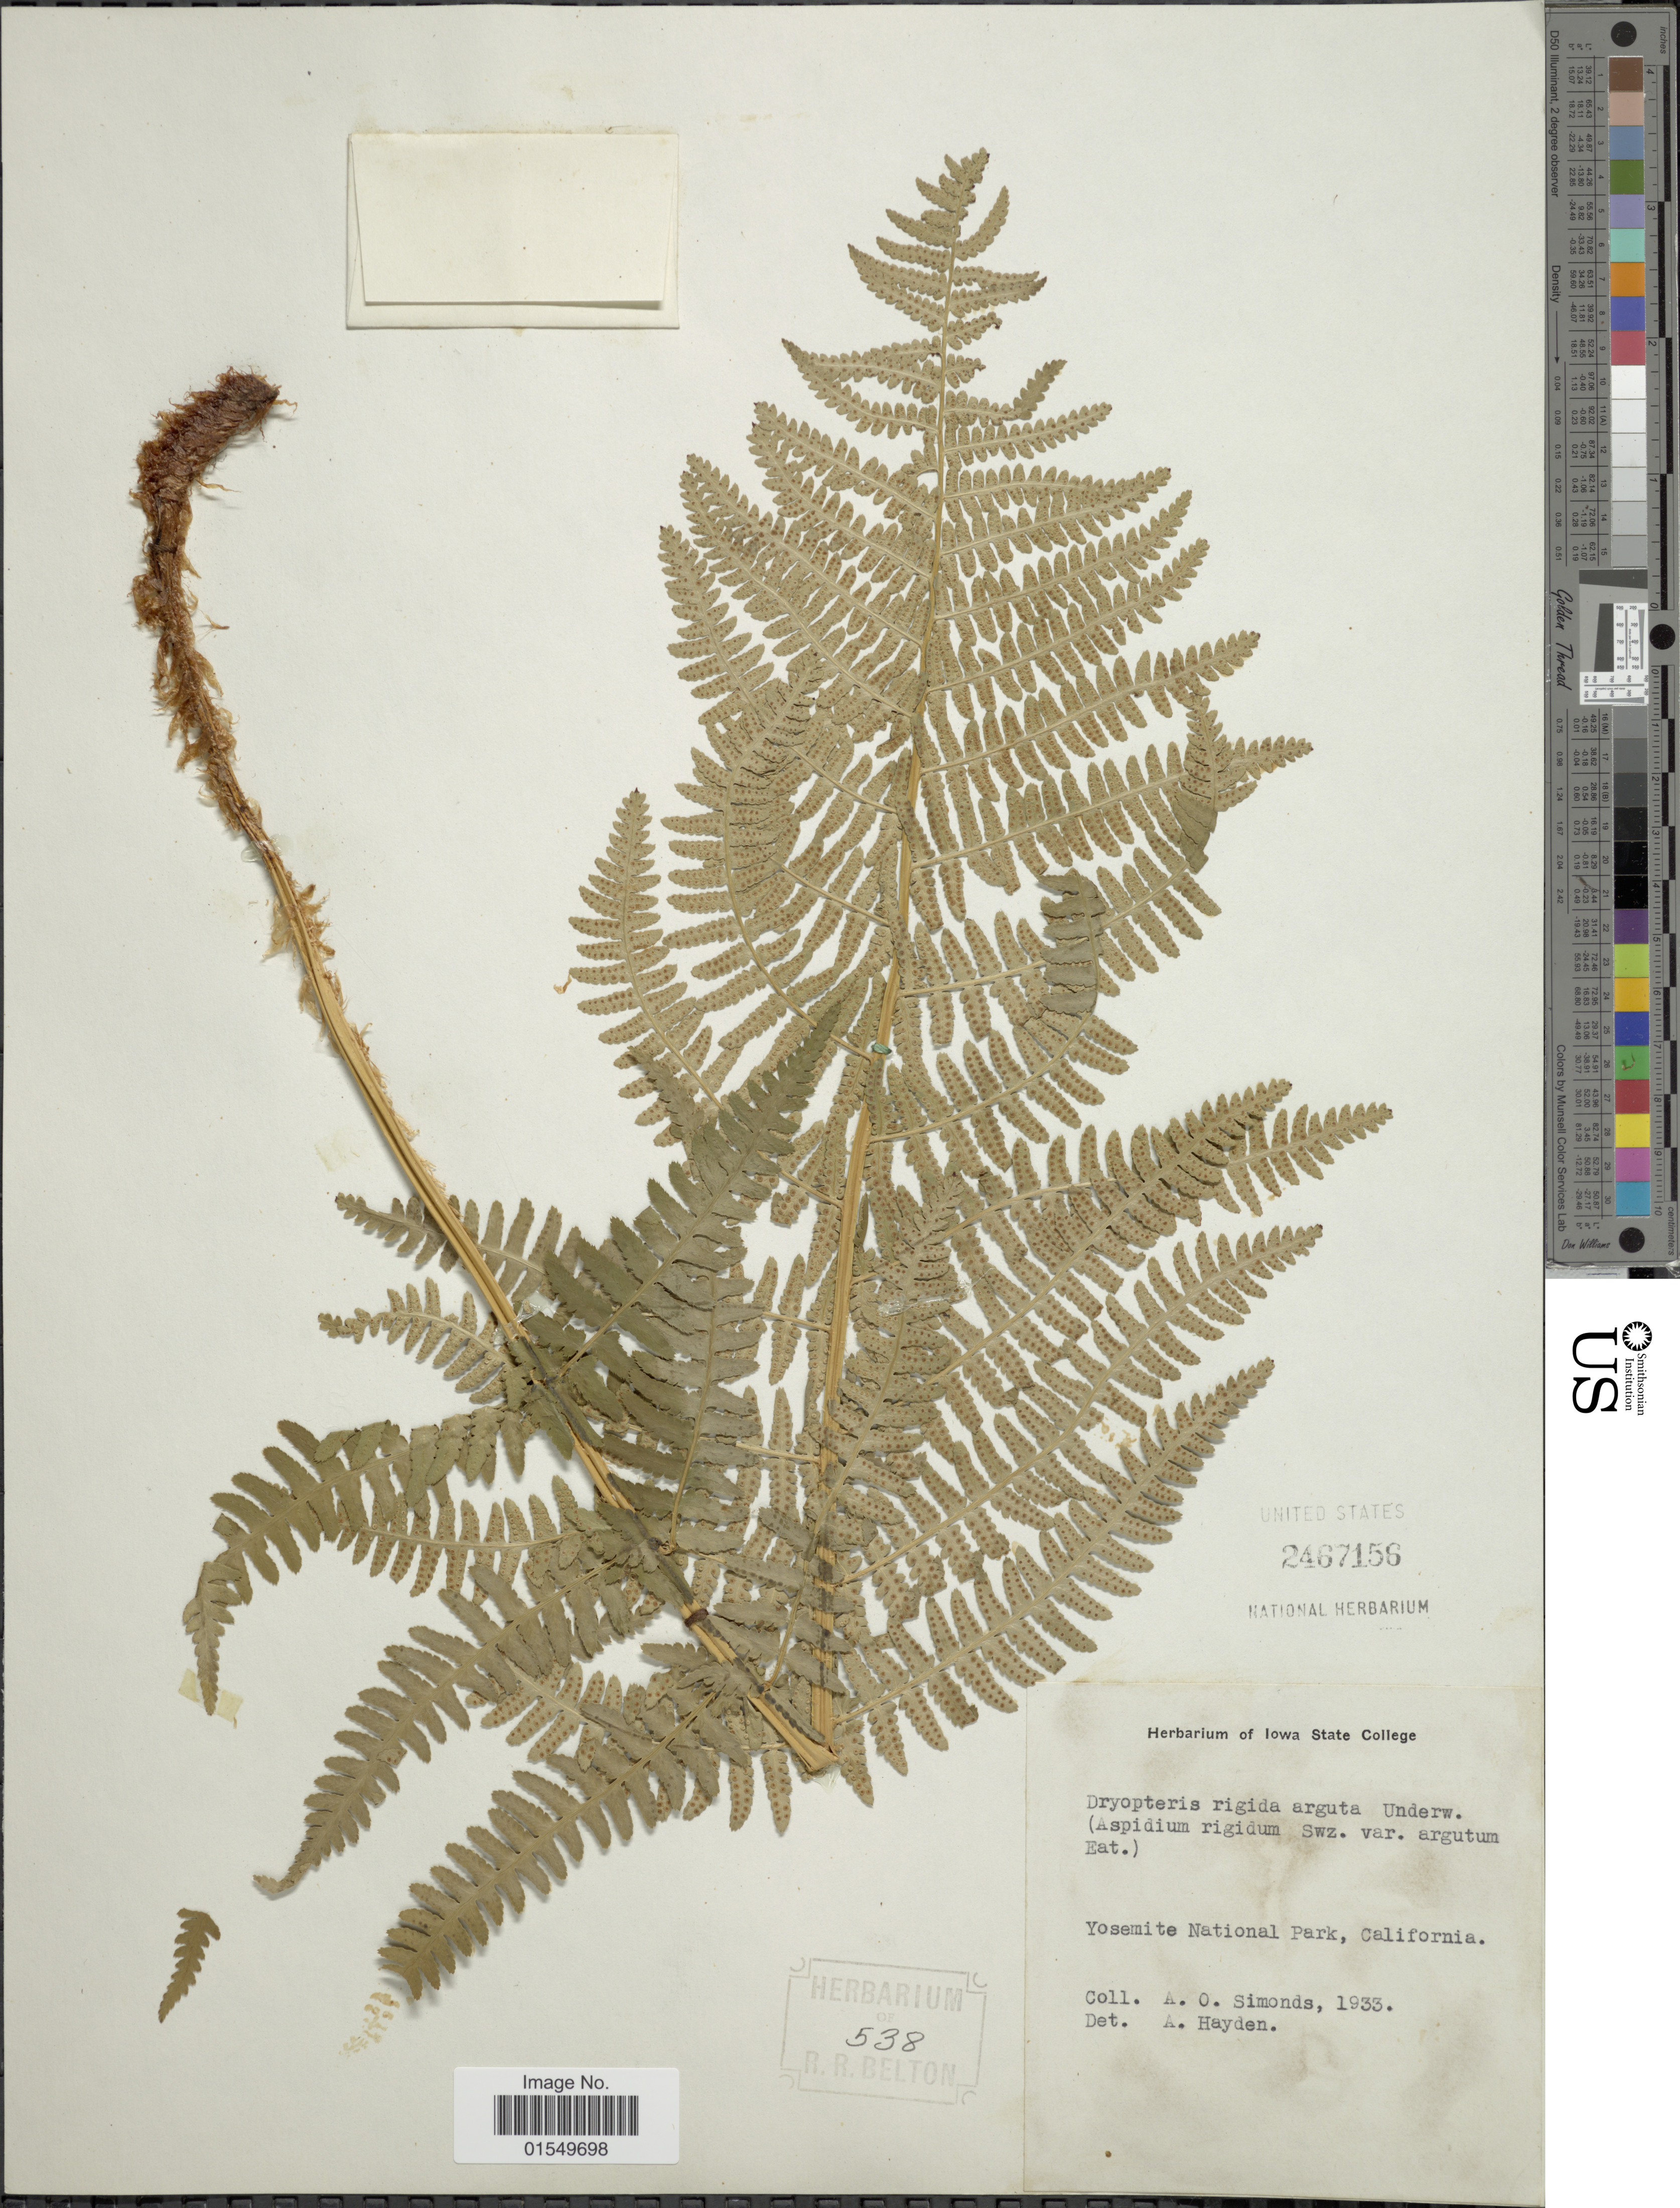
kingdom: Plantae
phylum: Tracheophyta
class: Polypodiopsida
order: Polypodiales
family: Dryopteridaceae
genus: Dryopteris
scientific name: Dryopteris arguta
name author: (Kaulf.) Maxon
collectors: A. Simonds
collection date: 1933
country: United States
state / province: California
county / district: Mariposa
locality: Yosemite National Park, California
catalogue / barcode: US 2467156